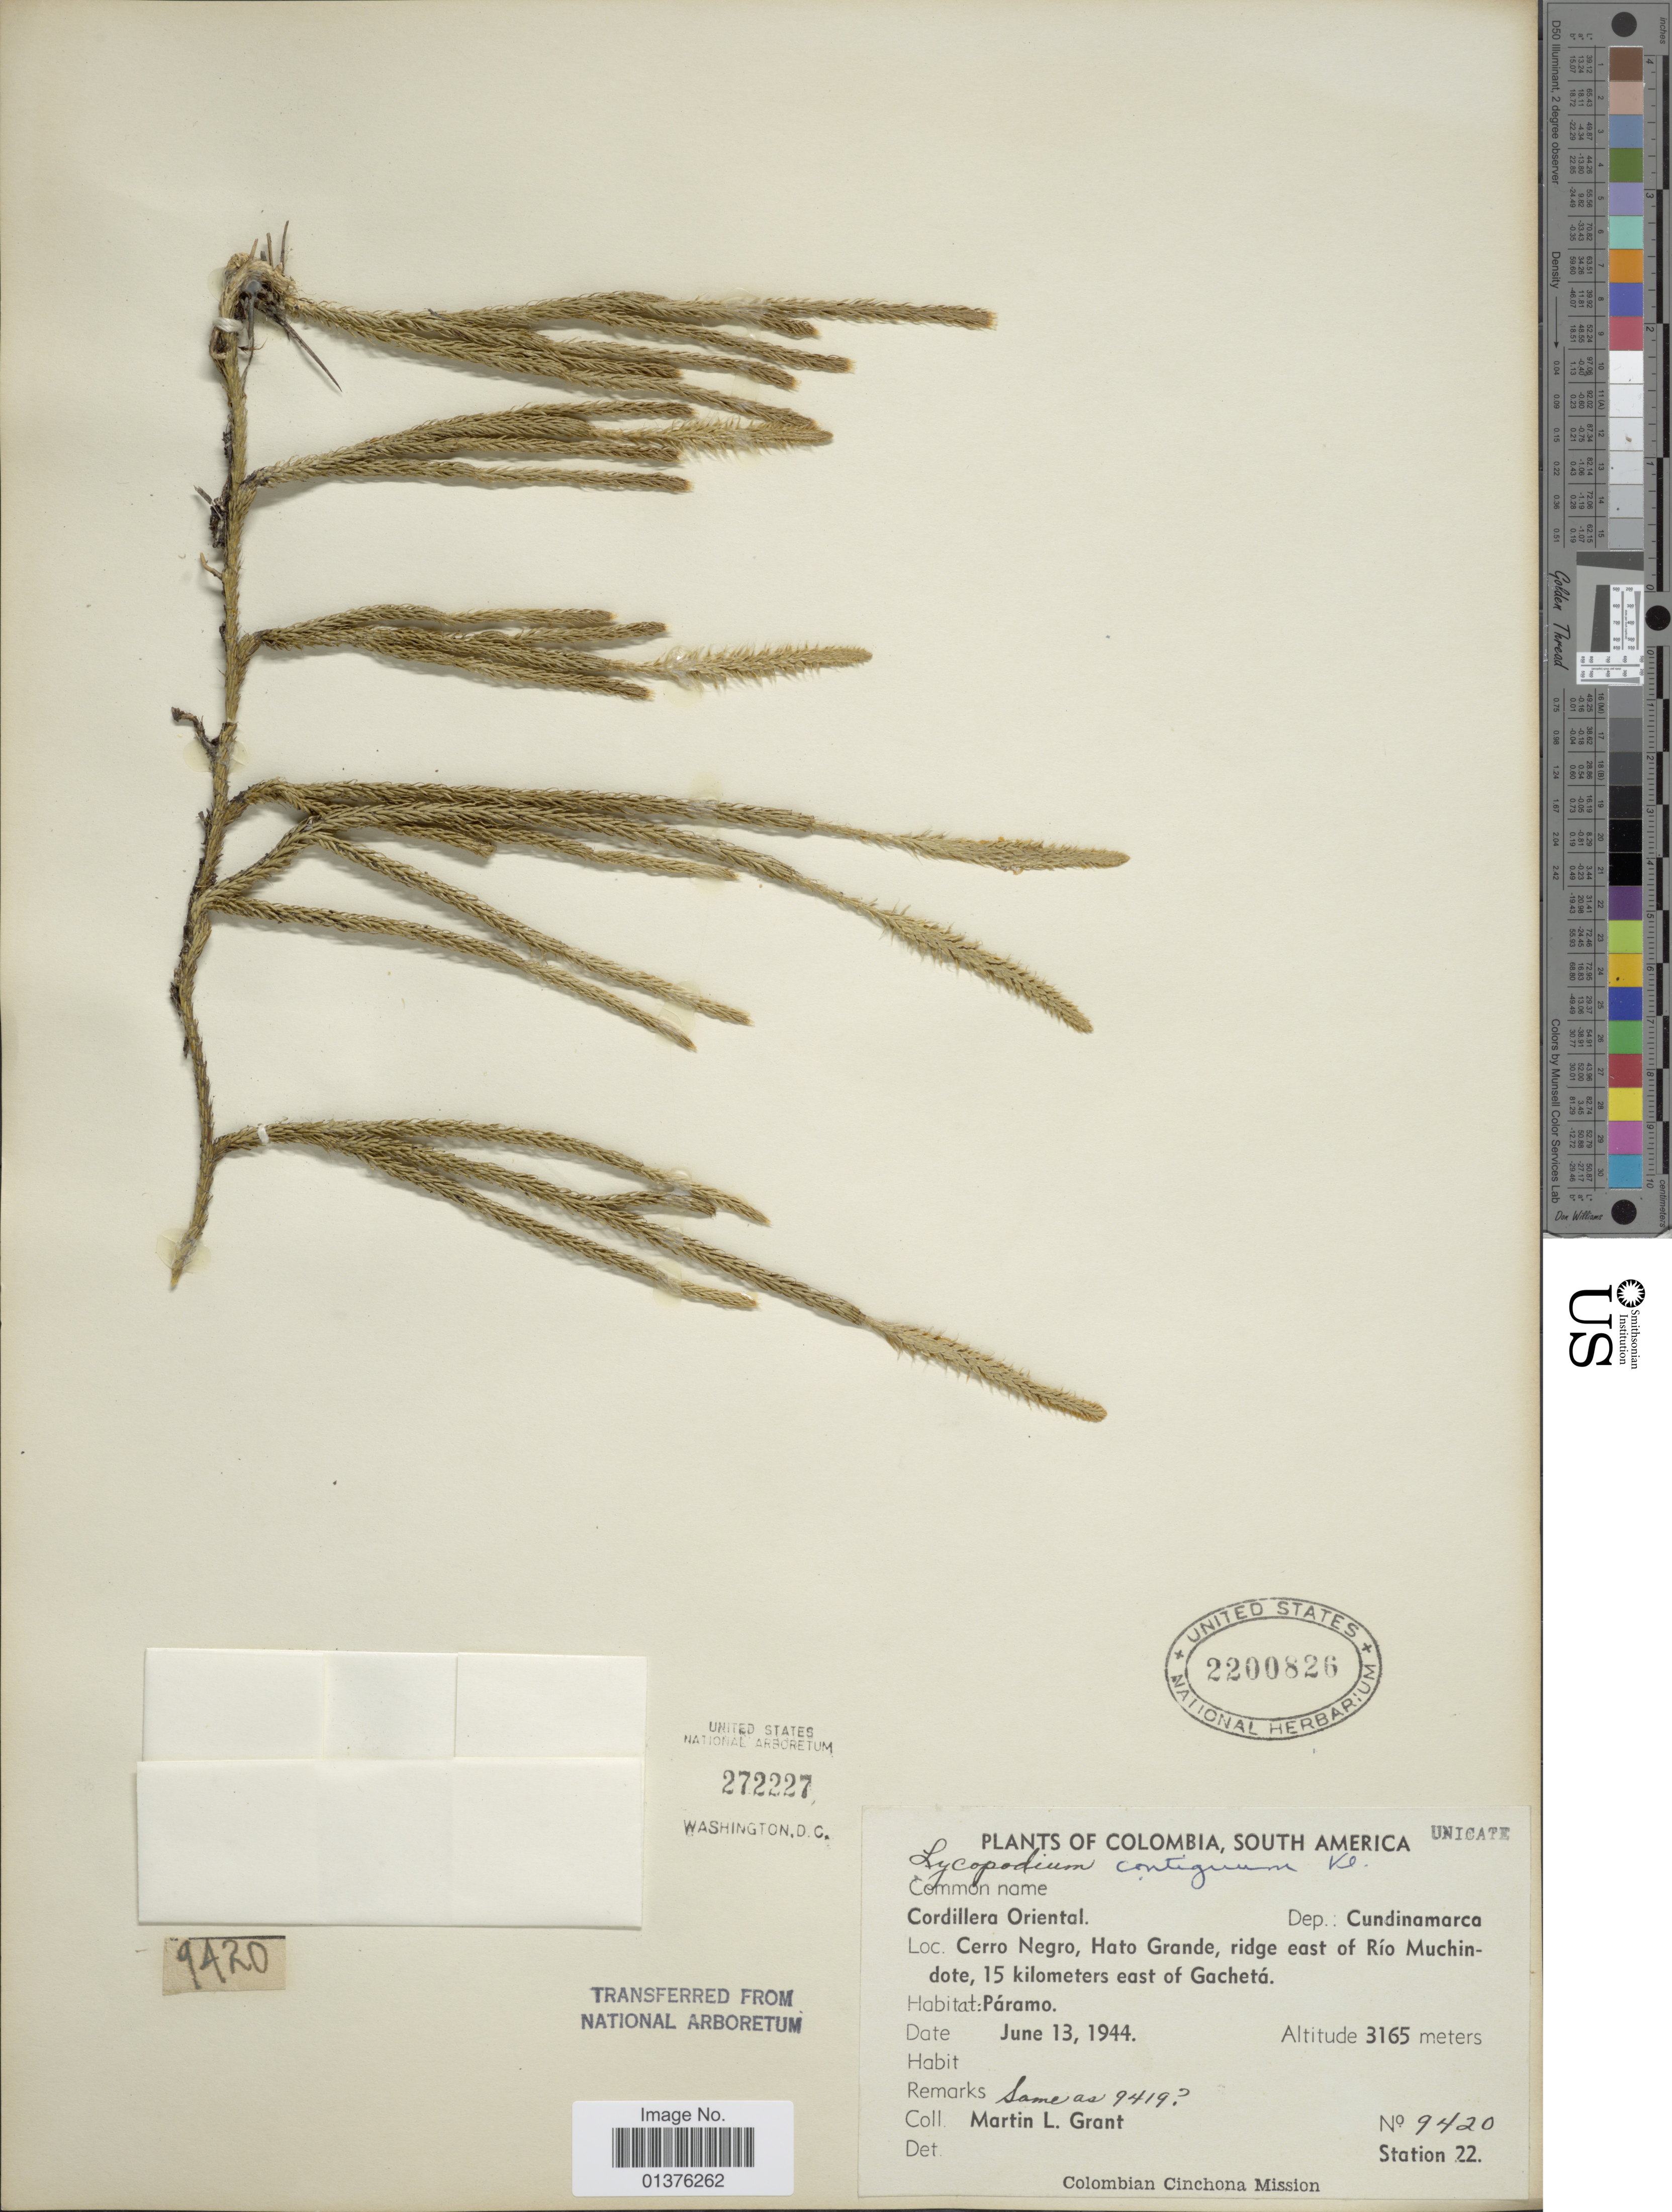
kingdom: Plantae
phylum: Tracheophyta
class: Lycopodiopsida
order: Lycopodiales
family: Lycopodiaceae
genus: Lycopodium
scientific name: Lycopodium clavatum subsp. contiguum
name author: (Klotzsch) B. Øllg.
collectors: M. L. Grant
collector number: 9420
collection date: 1944-06-13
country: Colombia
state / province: Cundinamarca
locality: Cerro Negro, Hato Grande, ridge east of Rio Munchindote, 15km east of Gachetá. Cordillera Oriental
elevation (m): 3165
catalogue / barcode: US 2200826